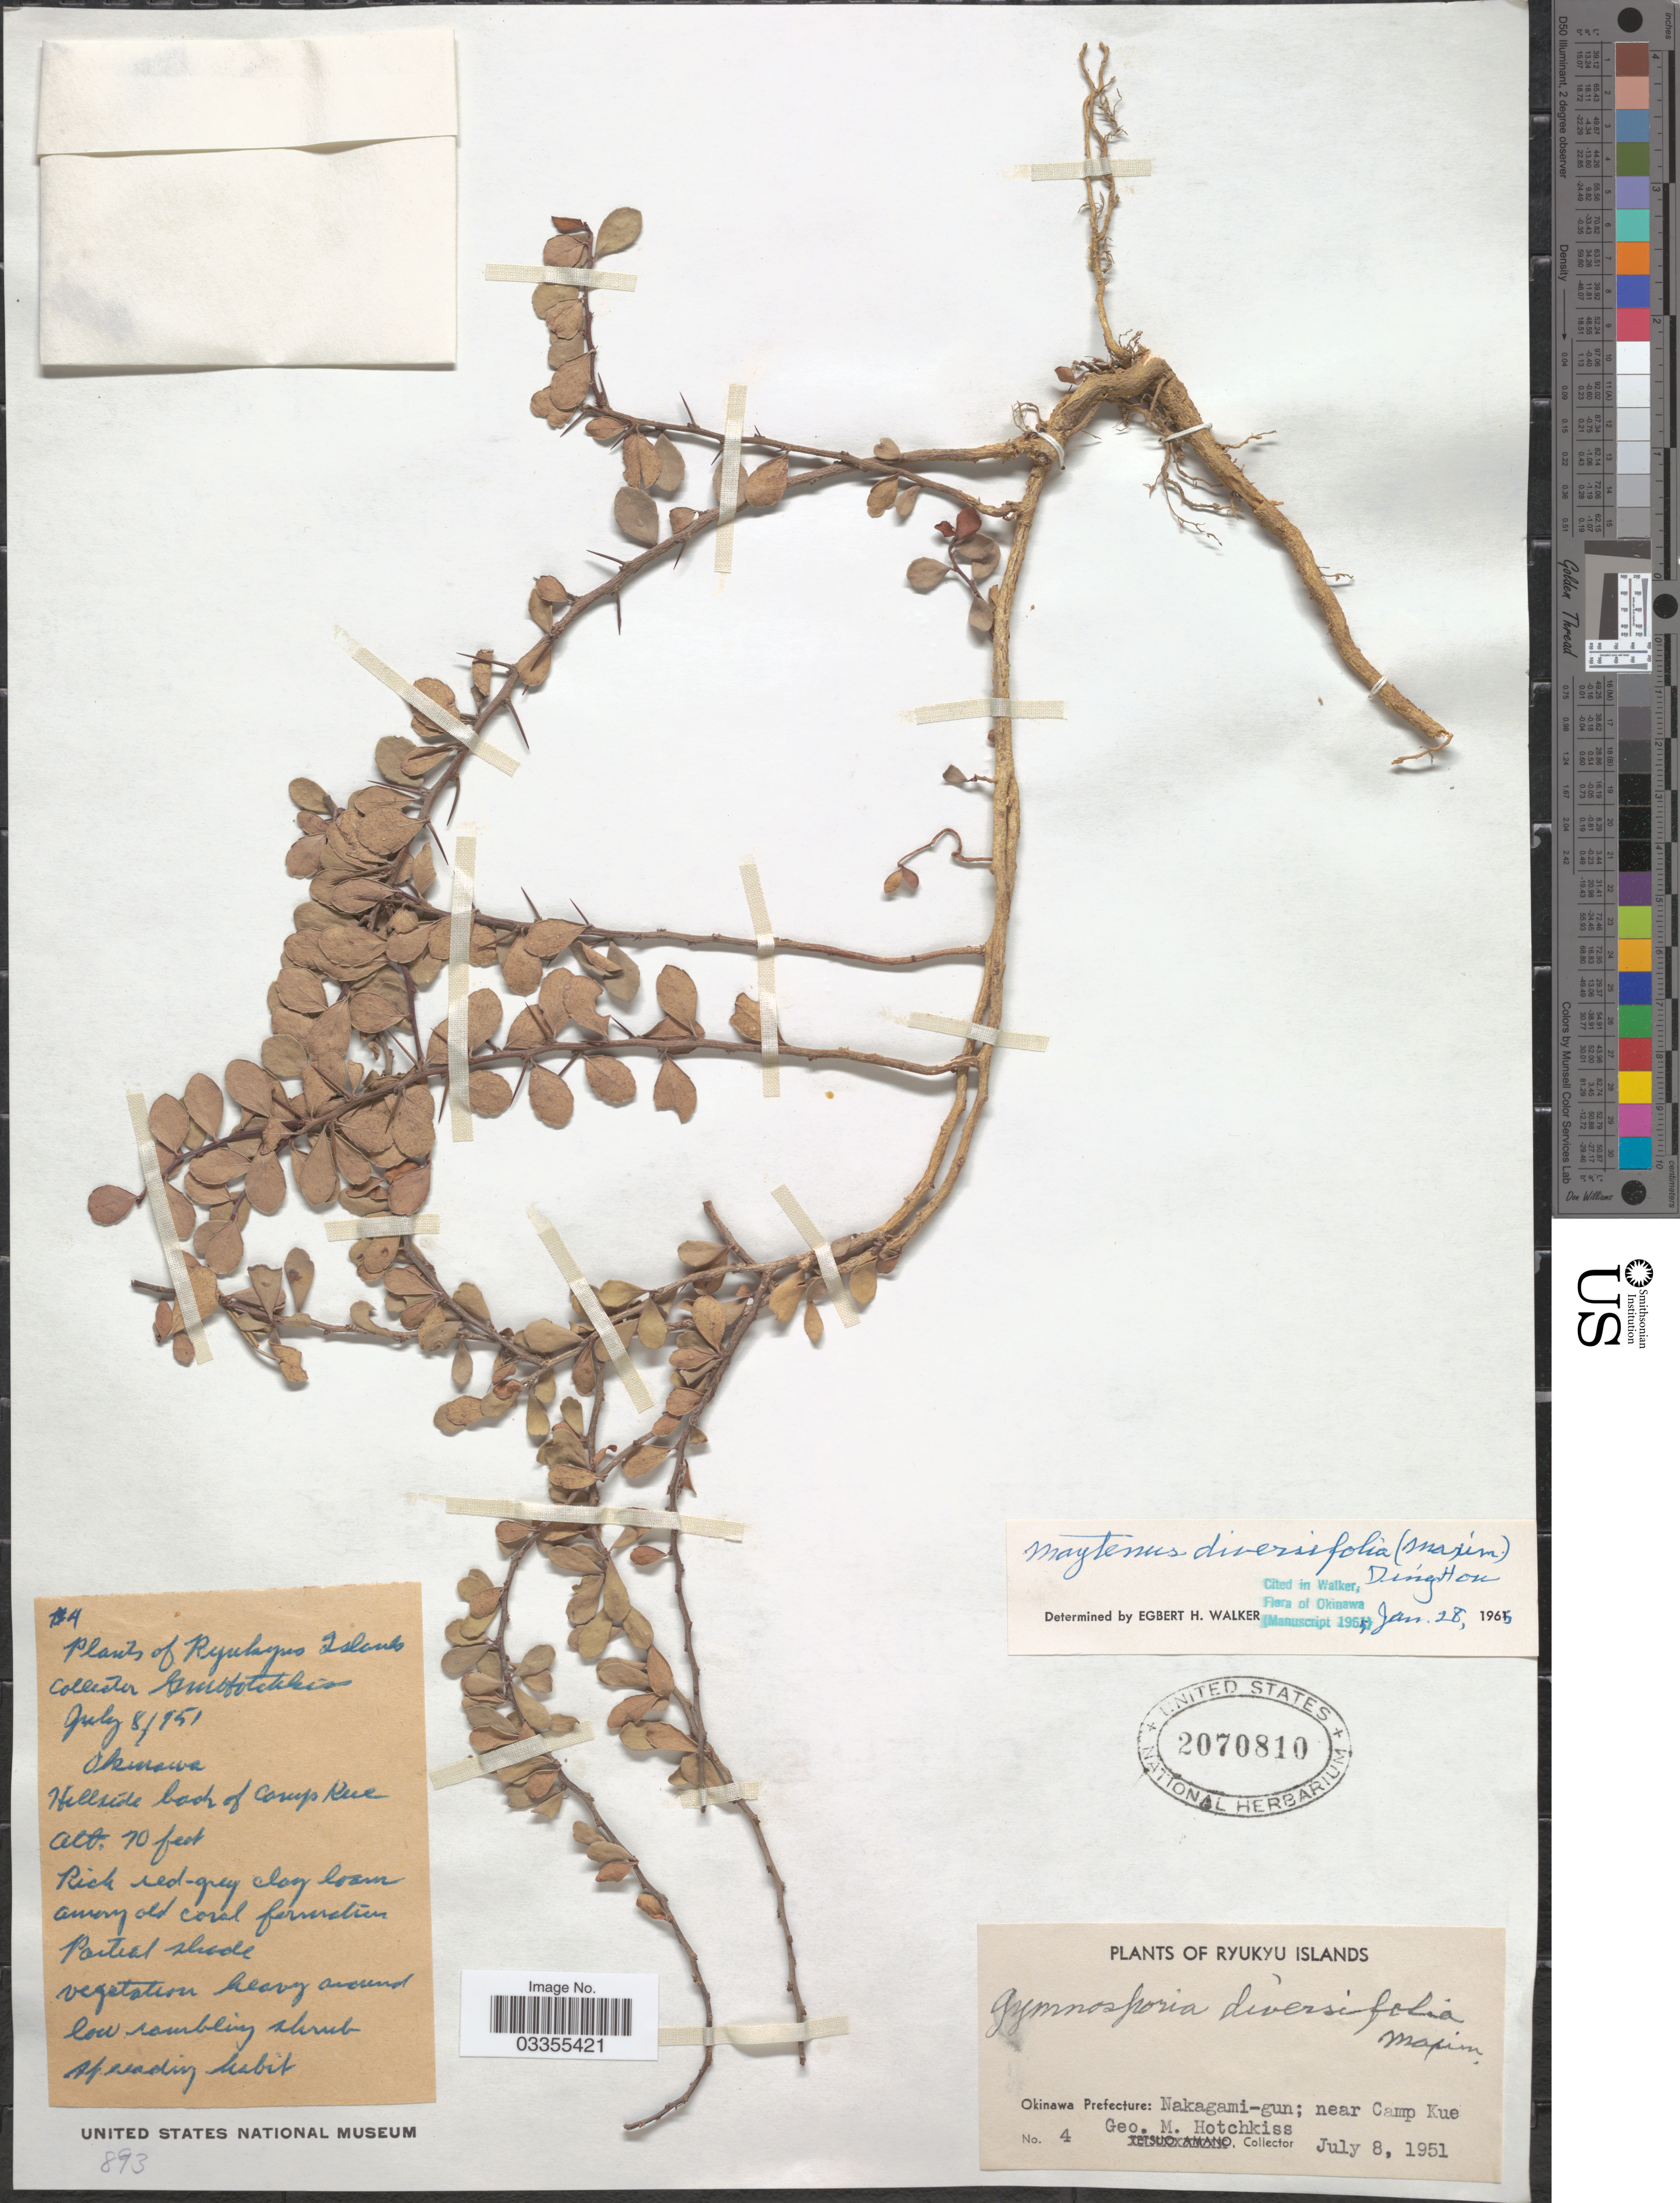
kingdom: Plantae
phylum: Tracheophyta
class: Magnoliopsida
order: Celastrales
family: Celastraceae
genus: Gymnosporia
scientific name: Gymnosporia diversifolia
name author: Maxim.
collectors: G. Hotchkiss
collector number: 4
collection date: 1951-07-08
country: Japan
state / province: Okinawa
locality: Ryukyu Islands. Okinawa Prefecture: Nakagami-gun; near Camp Kue.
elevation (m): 21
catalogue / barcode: US 2070810